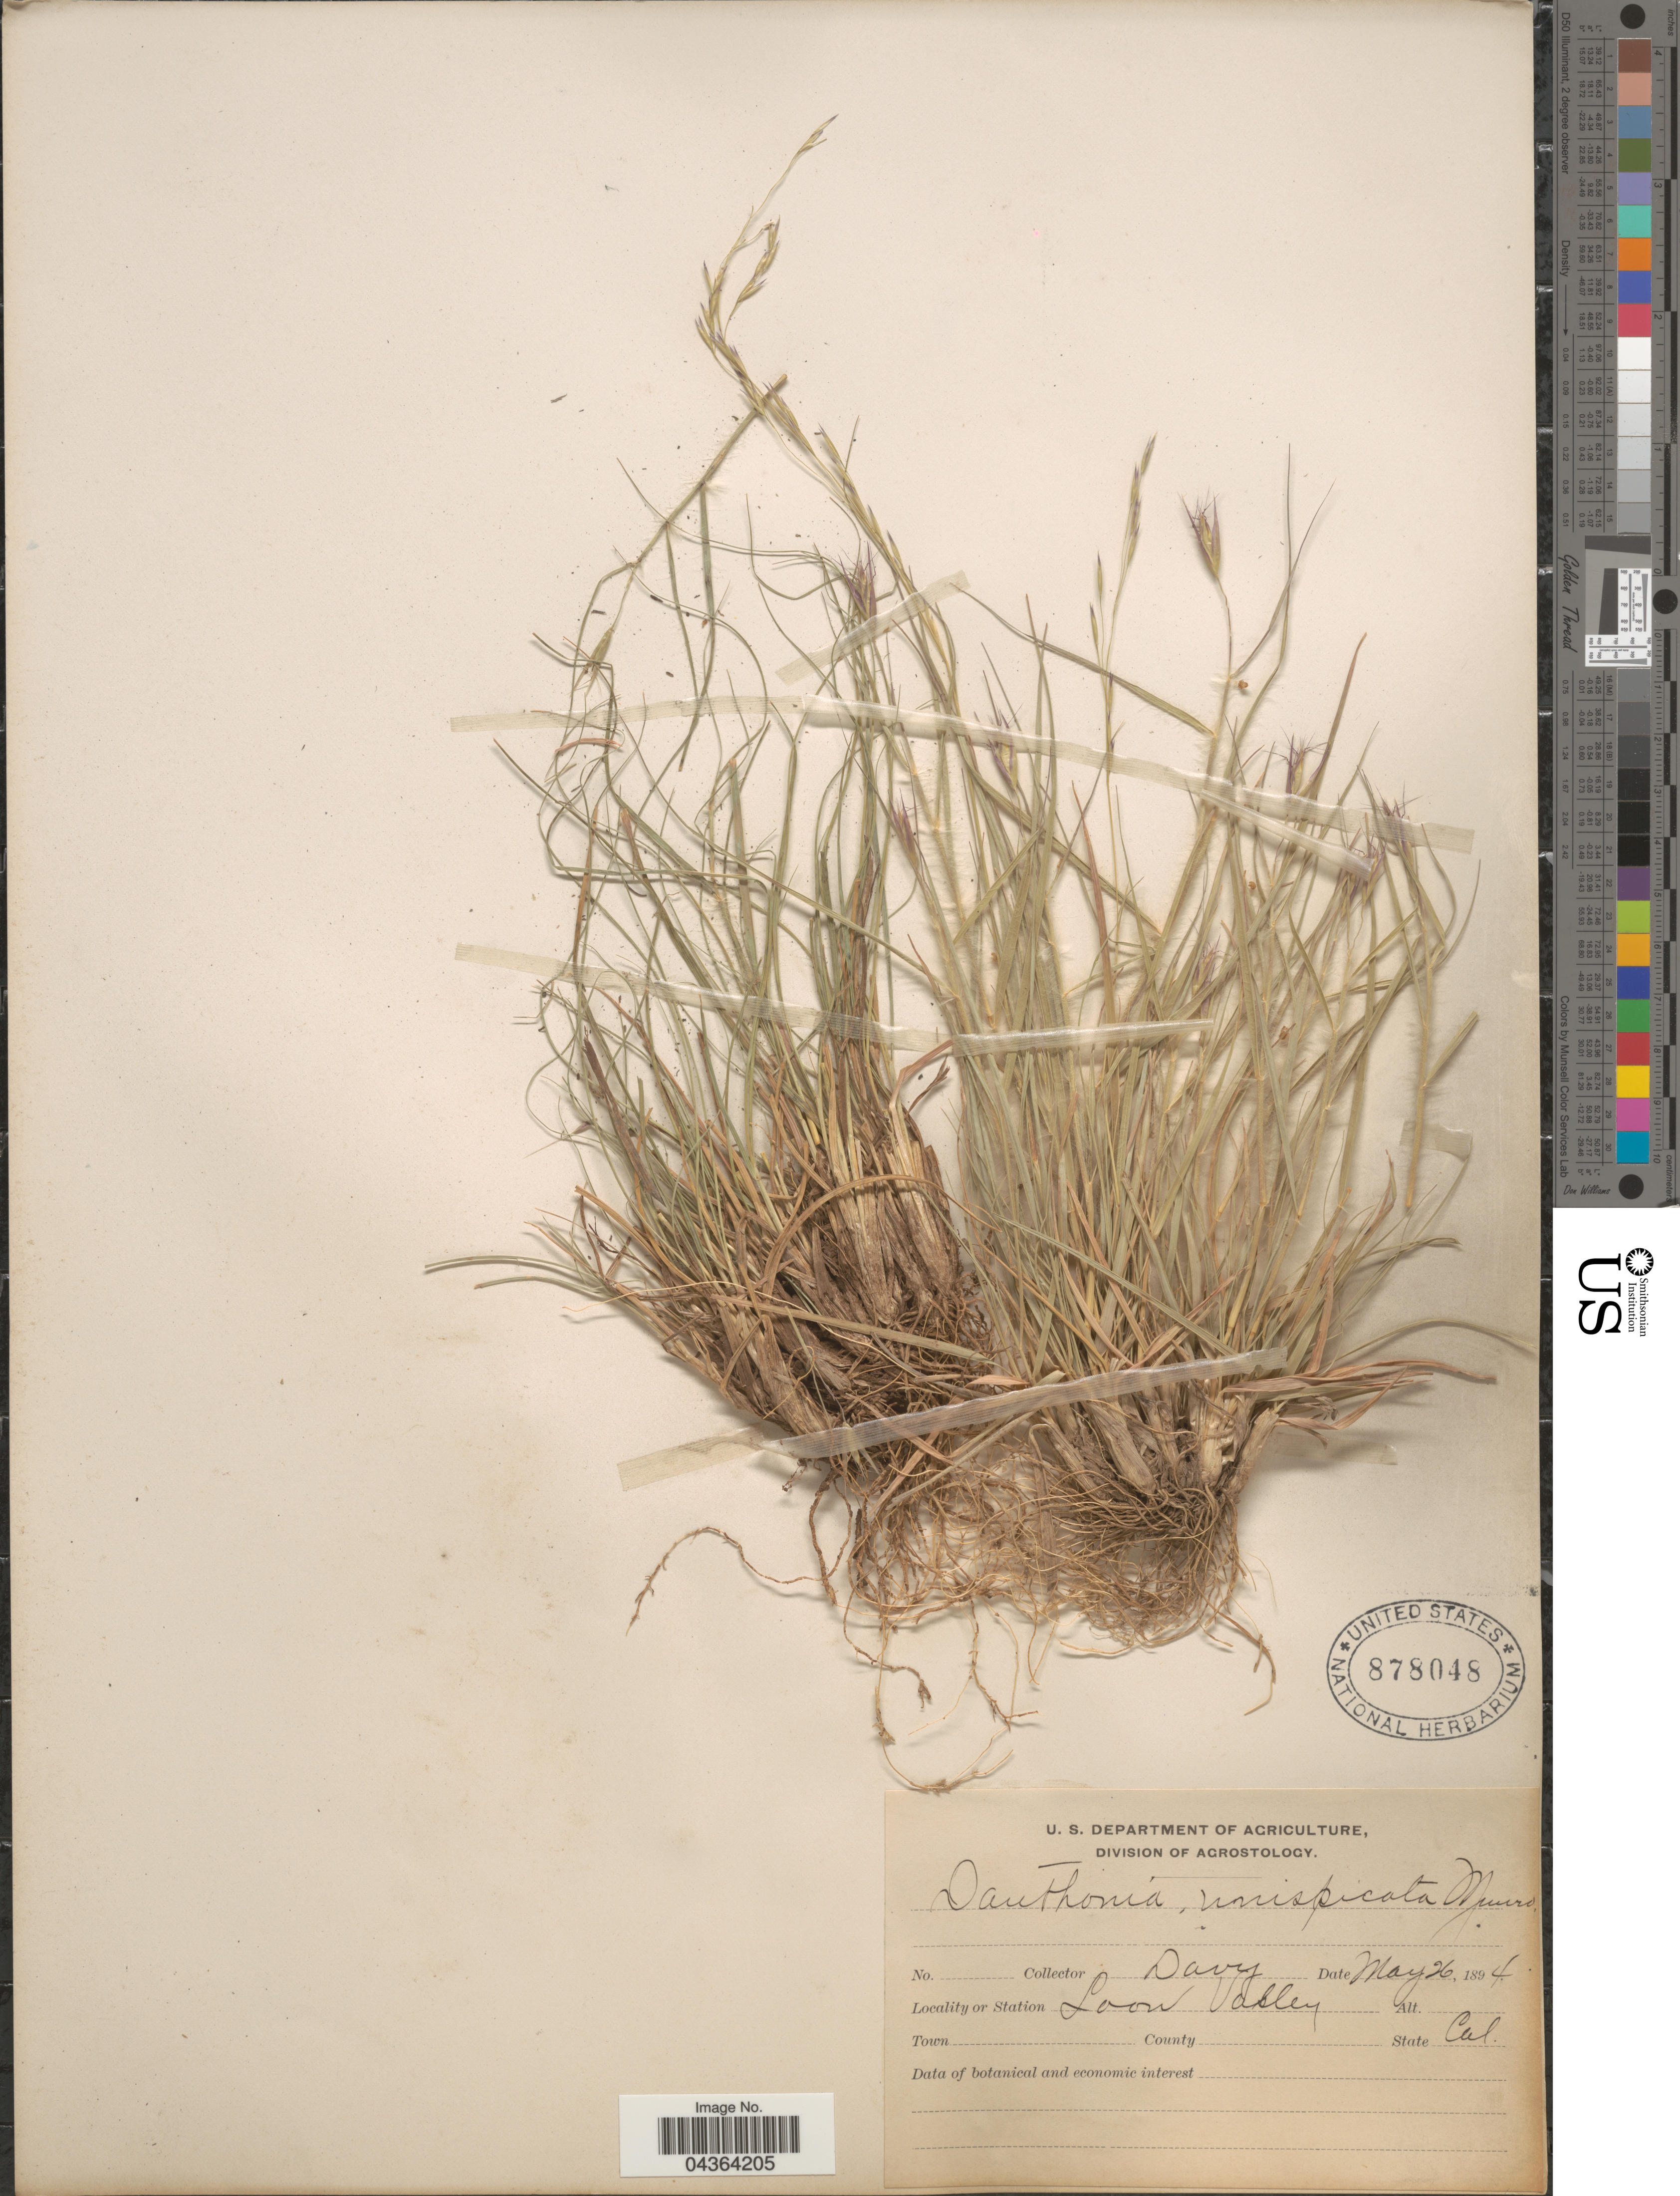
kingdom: Plantae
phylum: Tracheophyta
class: Liliopsida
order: Poales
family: Poaceae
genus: Danthonia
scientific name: Danthonia unispicata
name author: (Thurb.) Munro ex Macoun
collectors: Davy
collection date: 1894-05-26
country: United States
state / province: California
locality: Station Loon Valley.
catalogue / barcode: US 878048